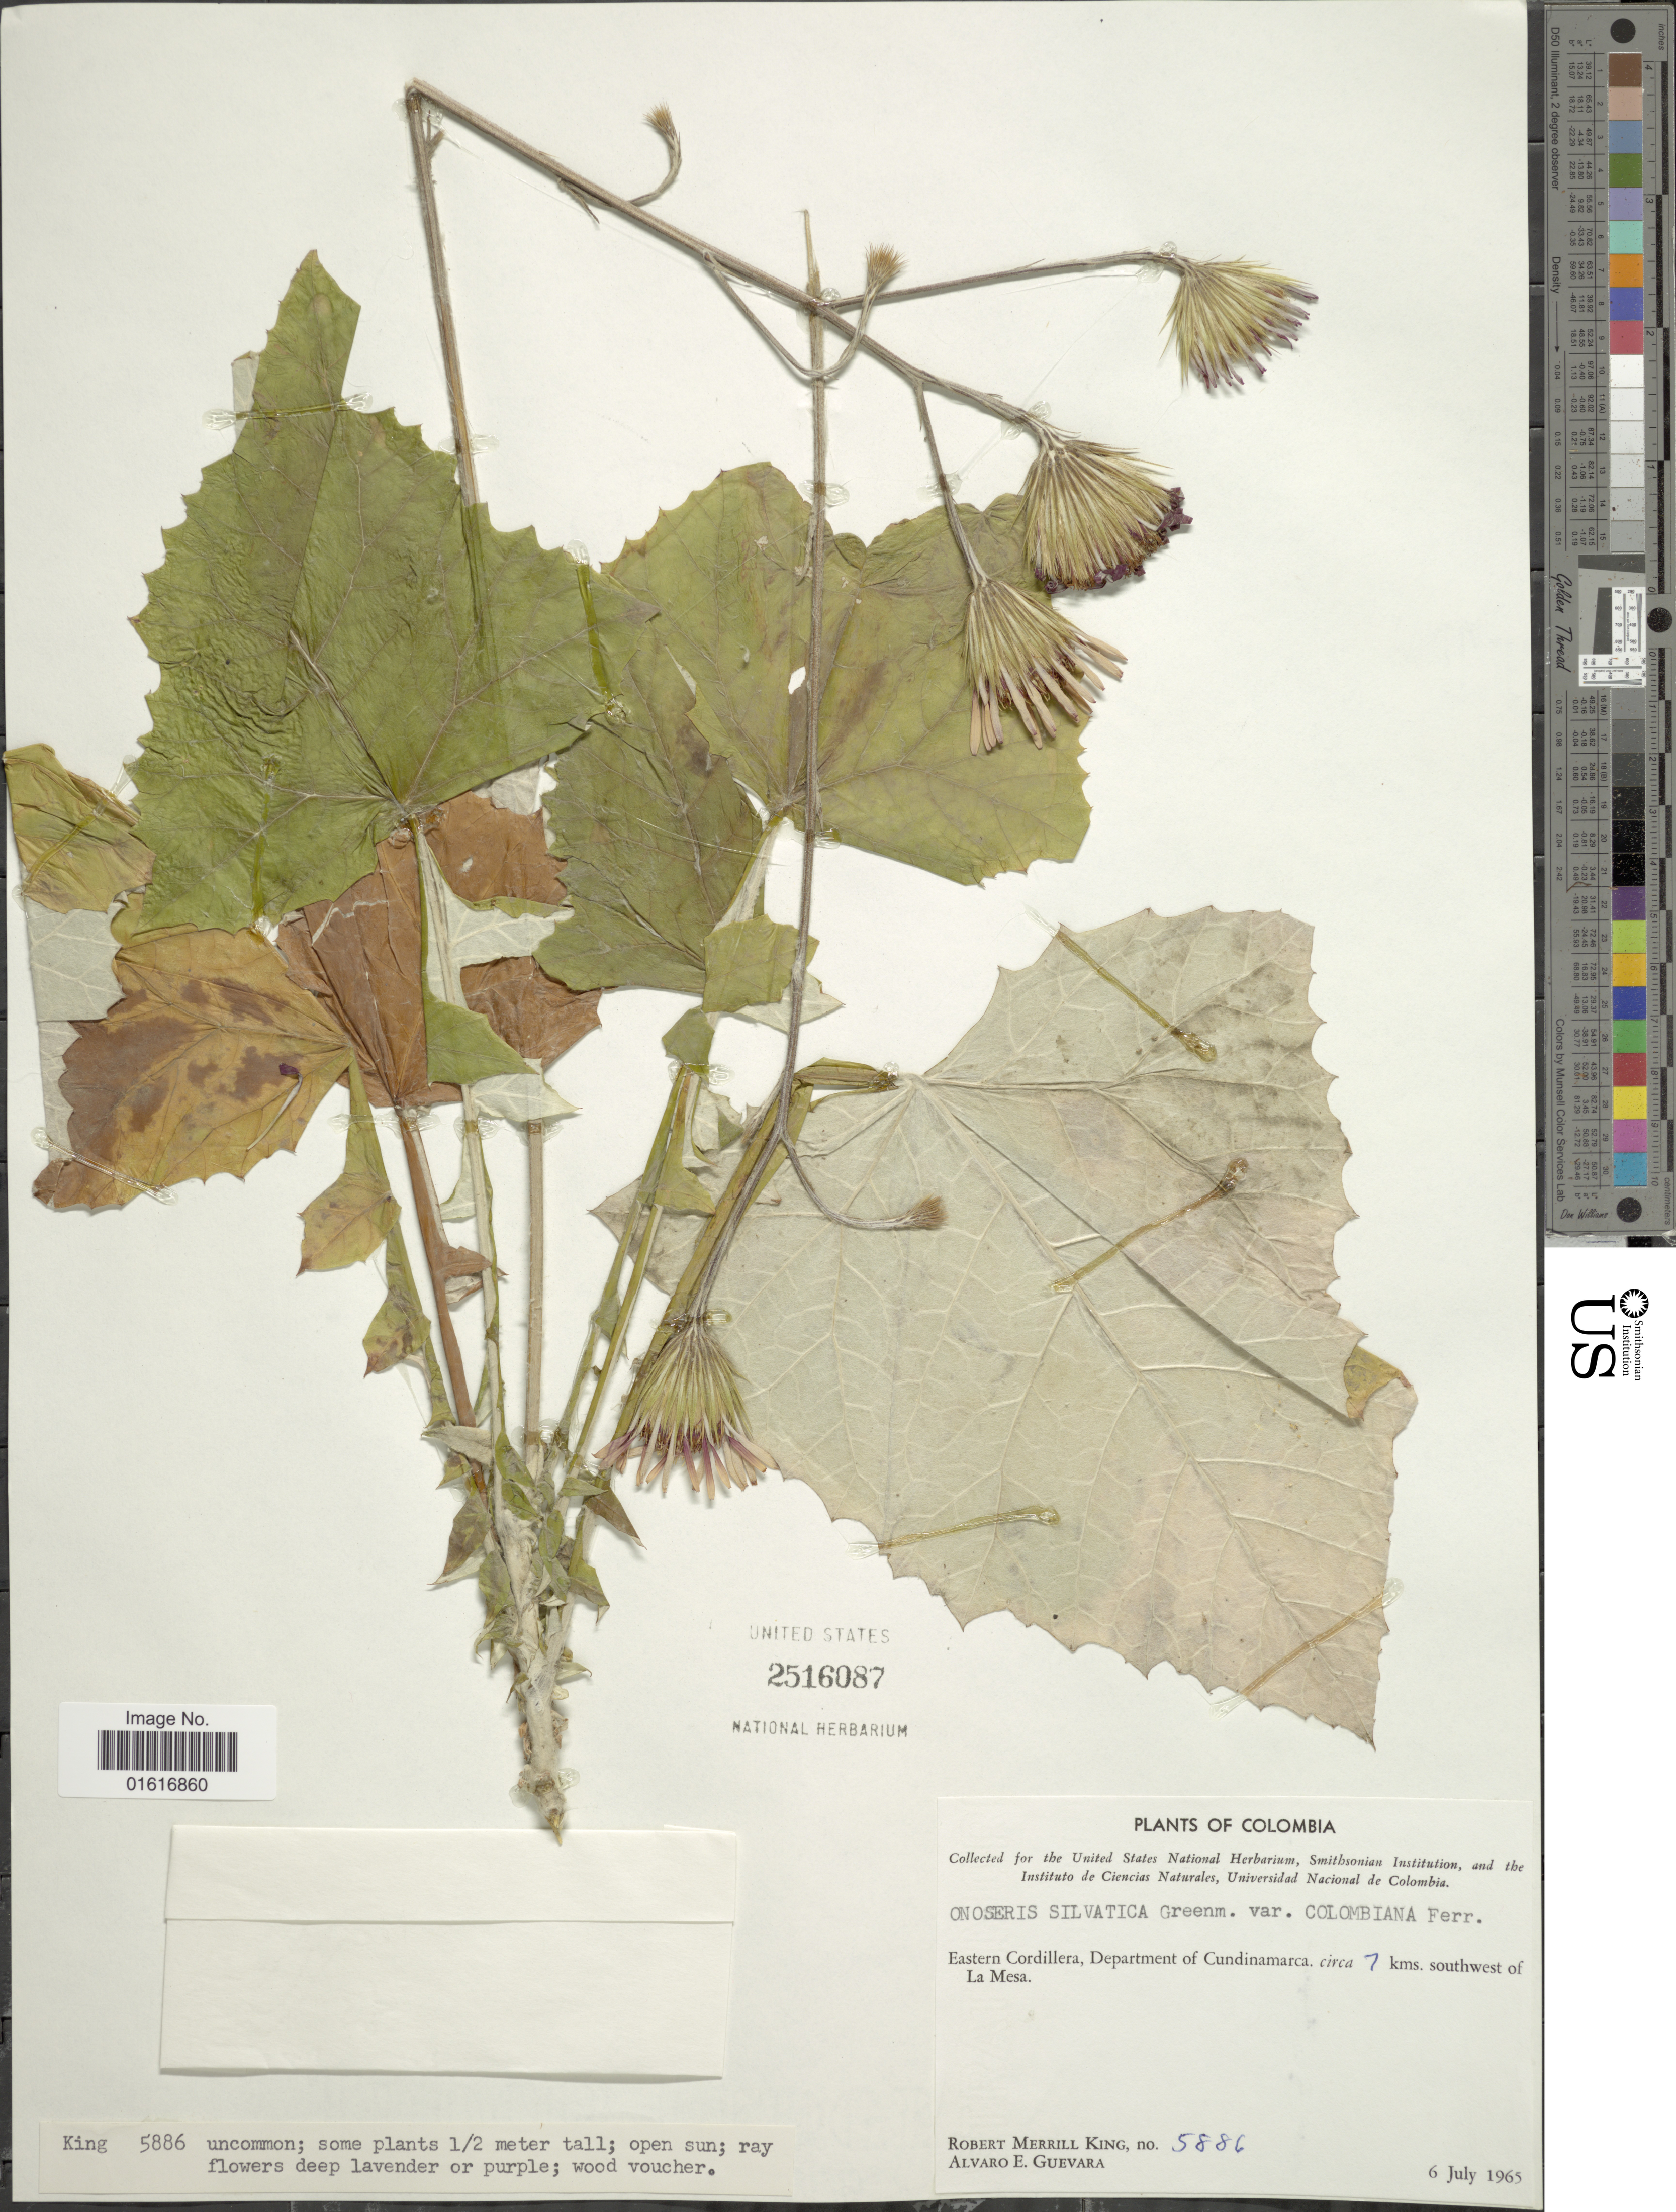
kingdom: Plantae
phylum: Tracheophyta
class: Magnoliopsida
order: Asterales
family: Asteraceae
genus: Onoseris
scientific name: Onoseris silvatica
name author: Greenm.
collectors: R. M. King & A. E. Guevara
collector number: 5886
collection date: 1965-07-06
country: Colombia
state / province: Cundinamarca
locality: Eastern Cordillera, circa 7 km. southwest of La Mesa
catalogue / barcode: US 2516087